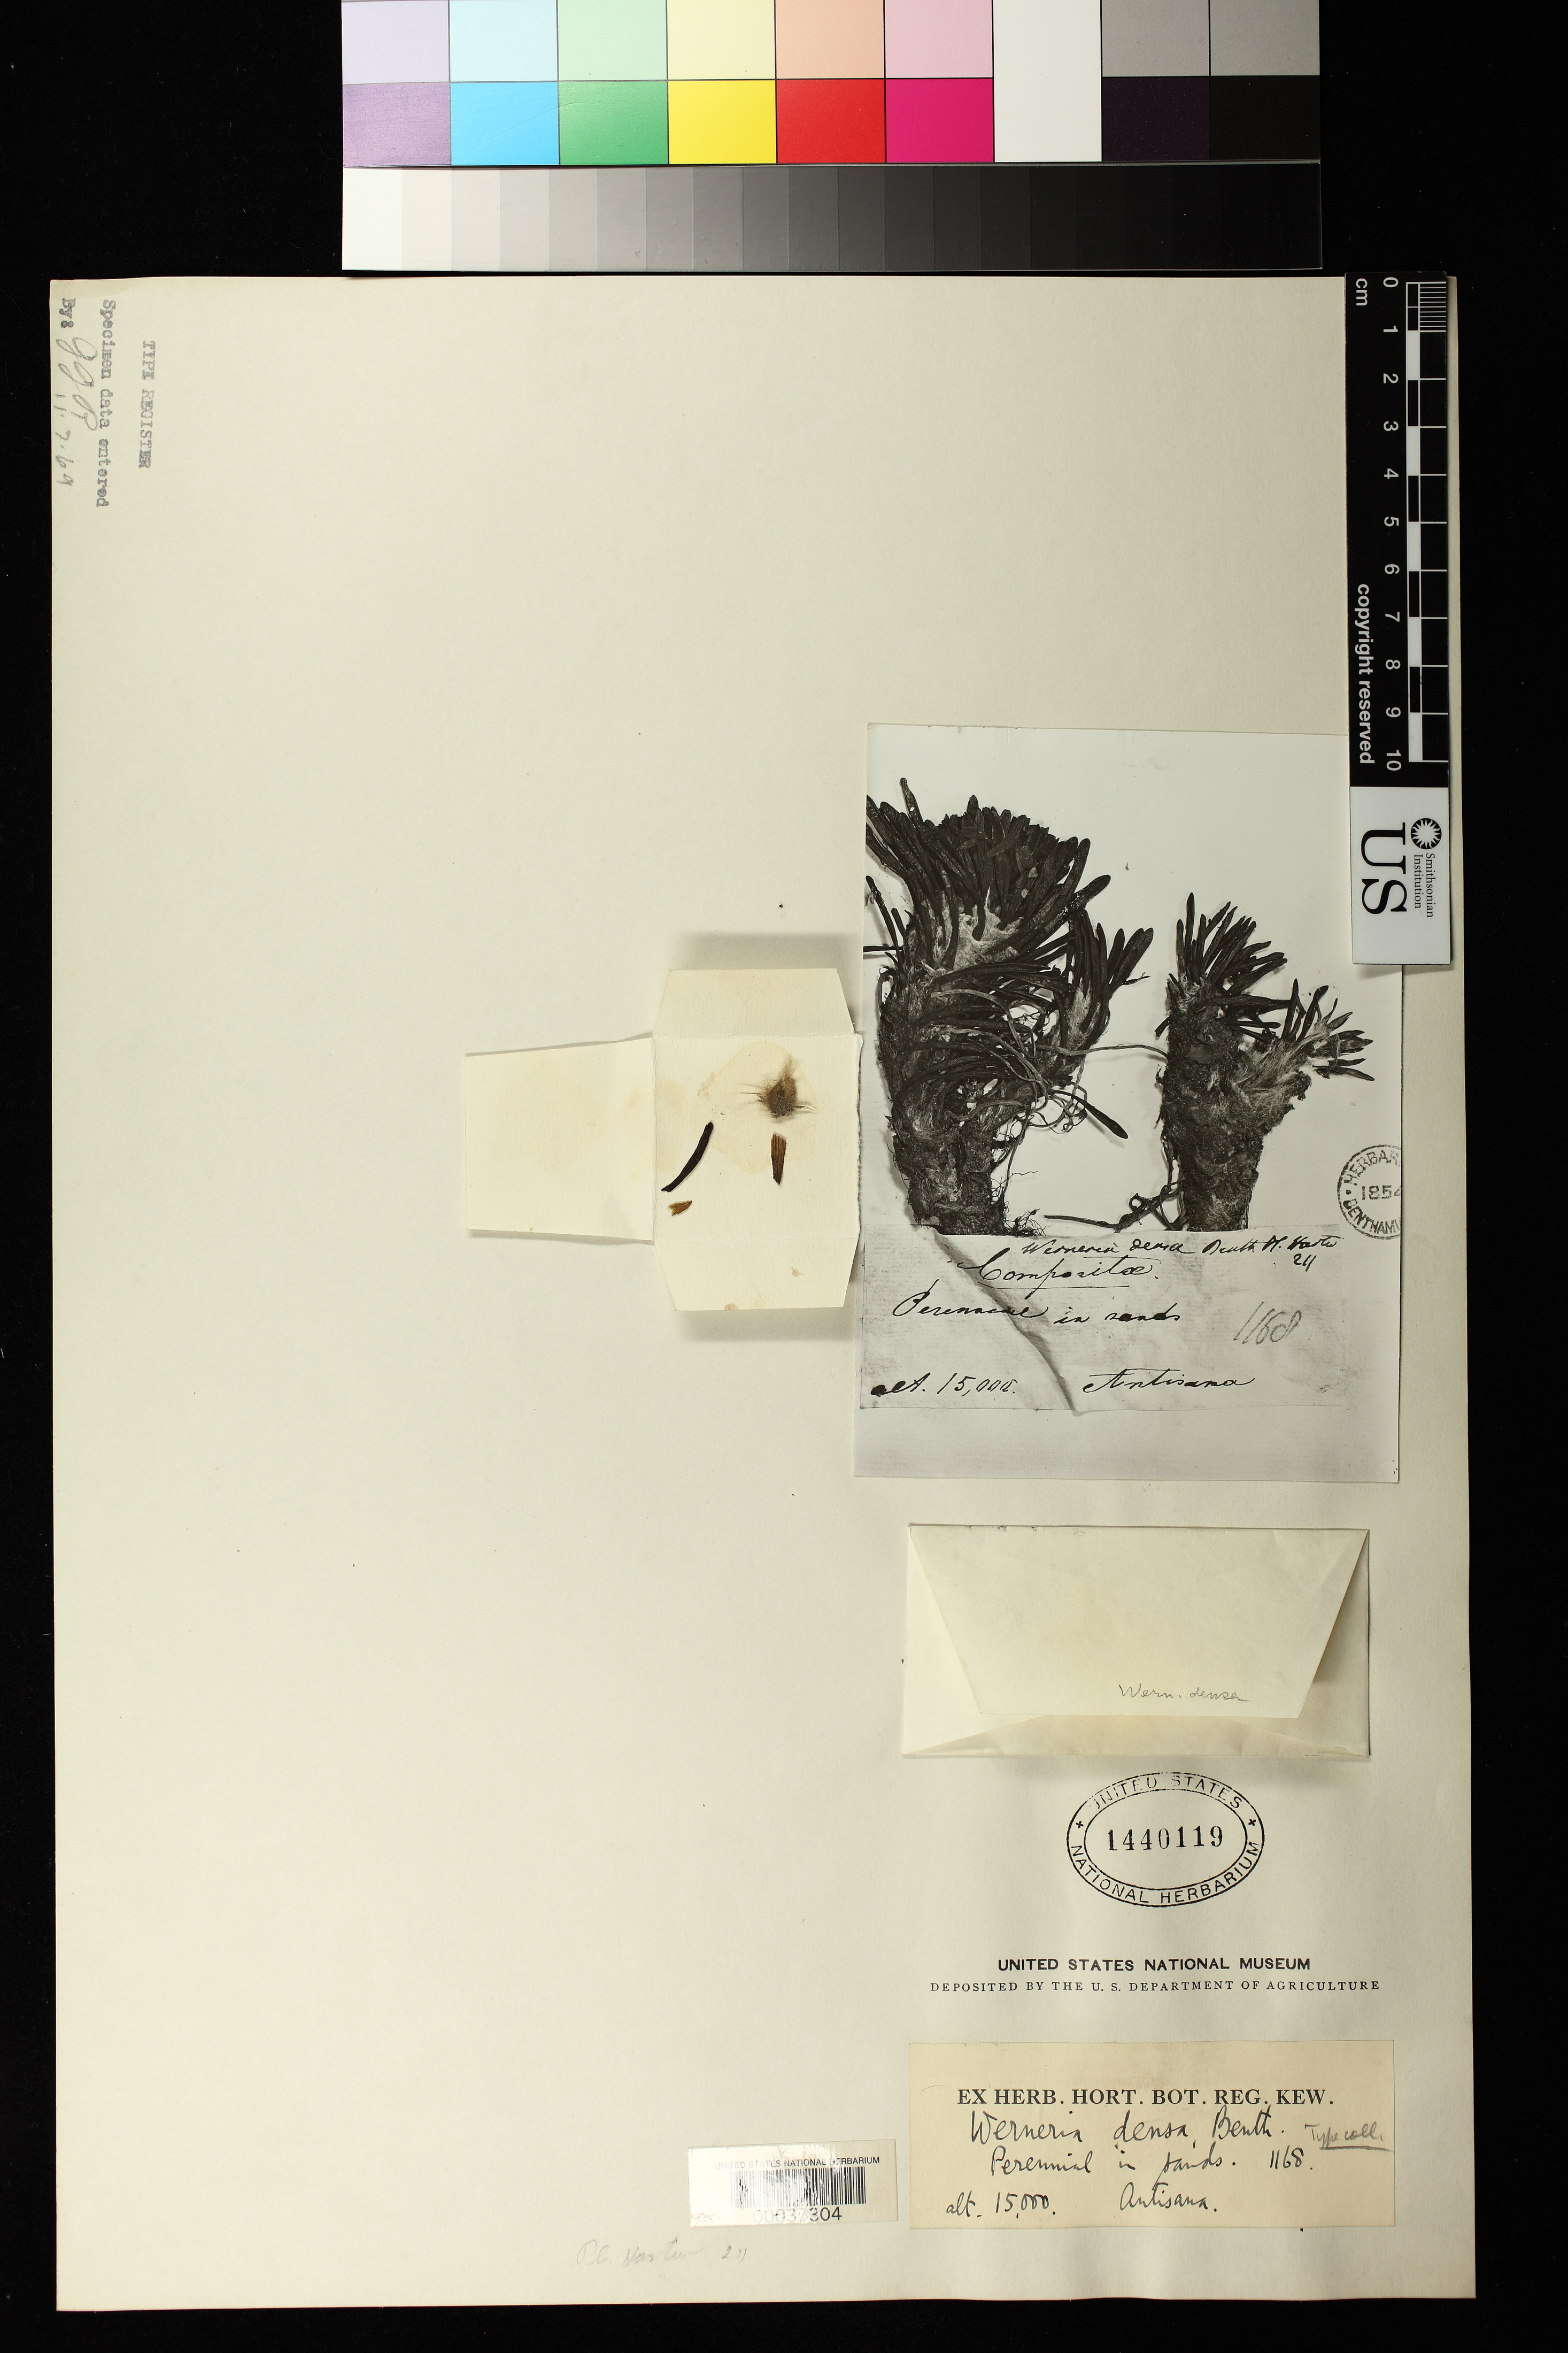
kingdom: Plantae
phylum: Tracheophyta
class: Magnoliopsida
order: Asterales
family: Asteraceae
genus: Werneria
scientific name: Werneria densa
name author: Benth.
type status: Type Fragment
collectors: K. Hartweg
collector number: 1168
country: Ecuador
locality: Antisana.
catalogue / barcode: US 1440119